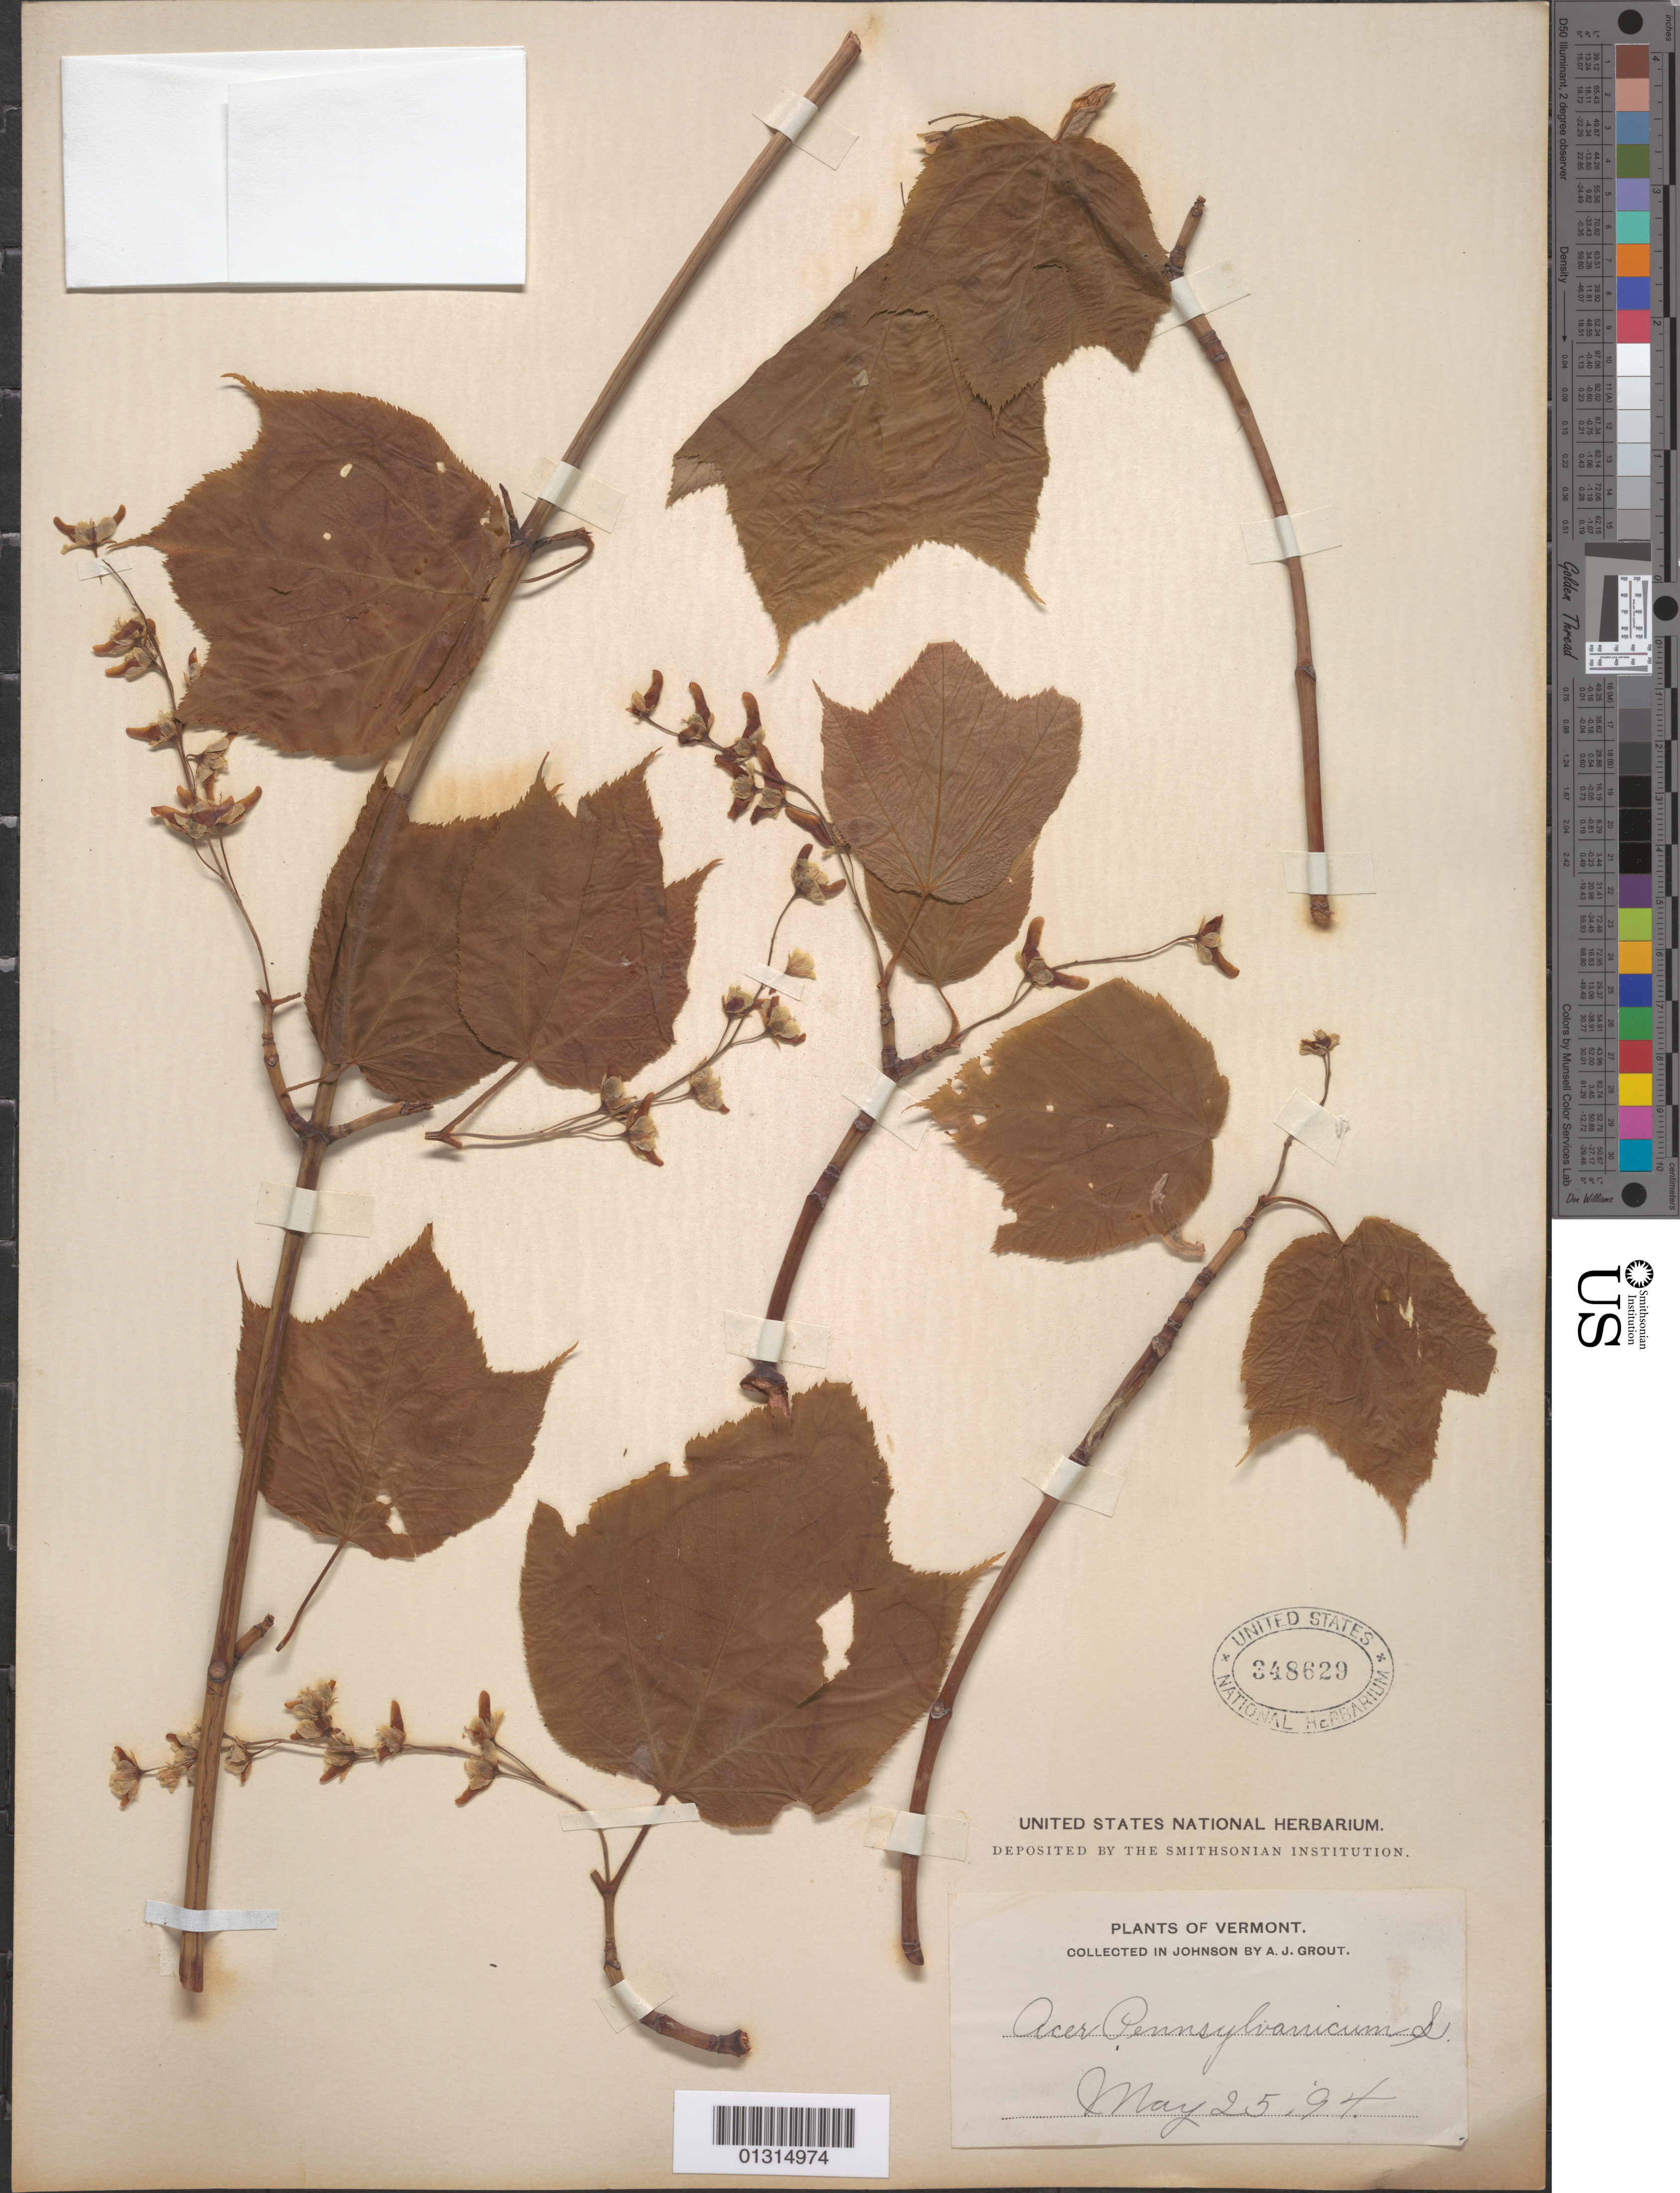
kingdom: Plantae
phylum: Tracheophyta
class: Magnoliopsida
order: Sapindales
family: Sapindaceae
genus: Acer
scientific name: Acer pensylvanicum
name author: L.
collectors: A. Grout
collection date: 1894-05-25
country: United States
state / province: Vermont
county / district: Lamoille County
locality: Johnson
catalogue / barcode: US 348629